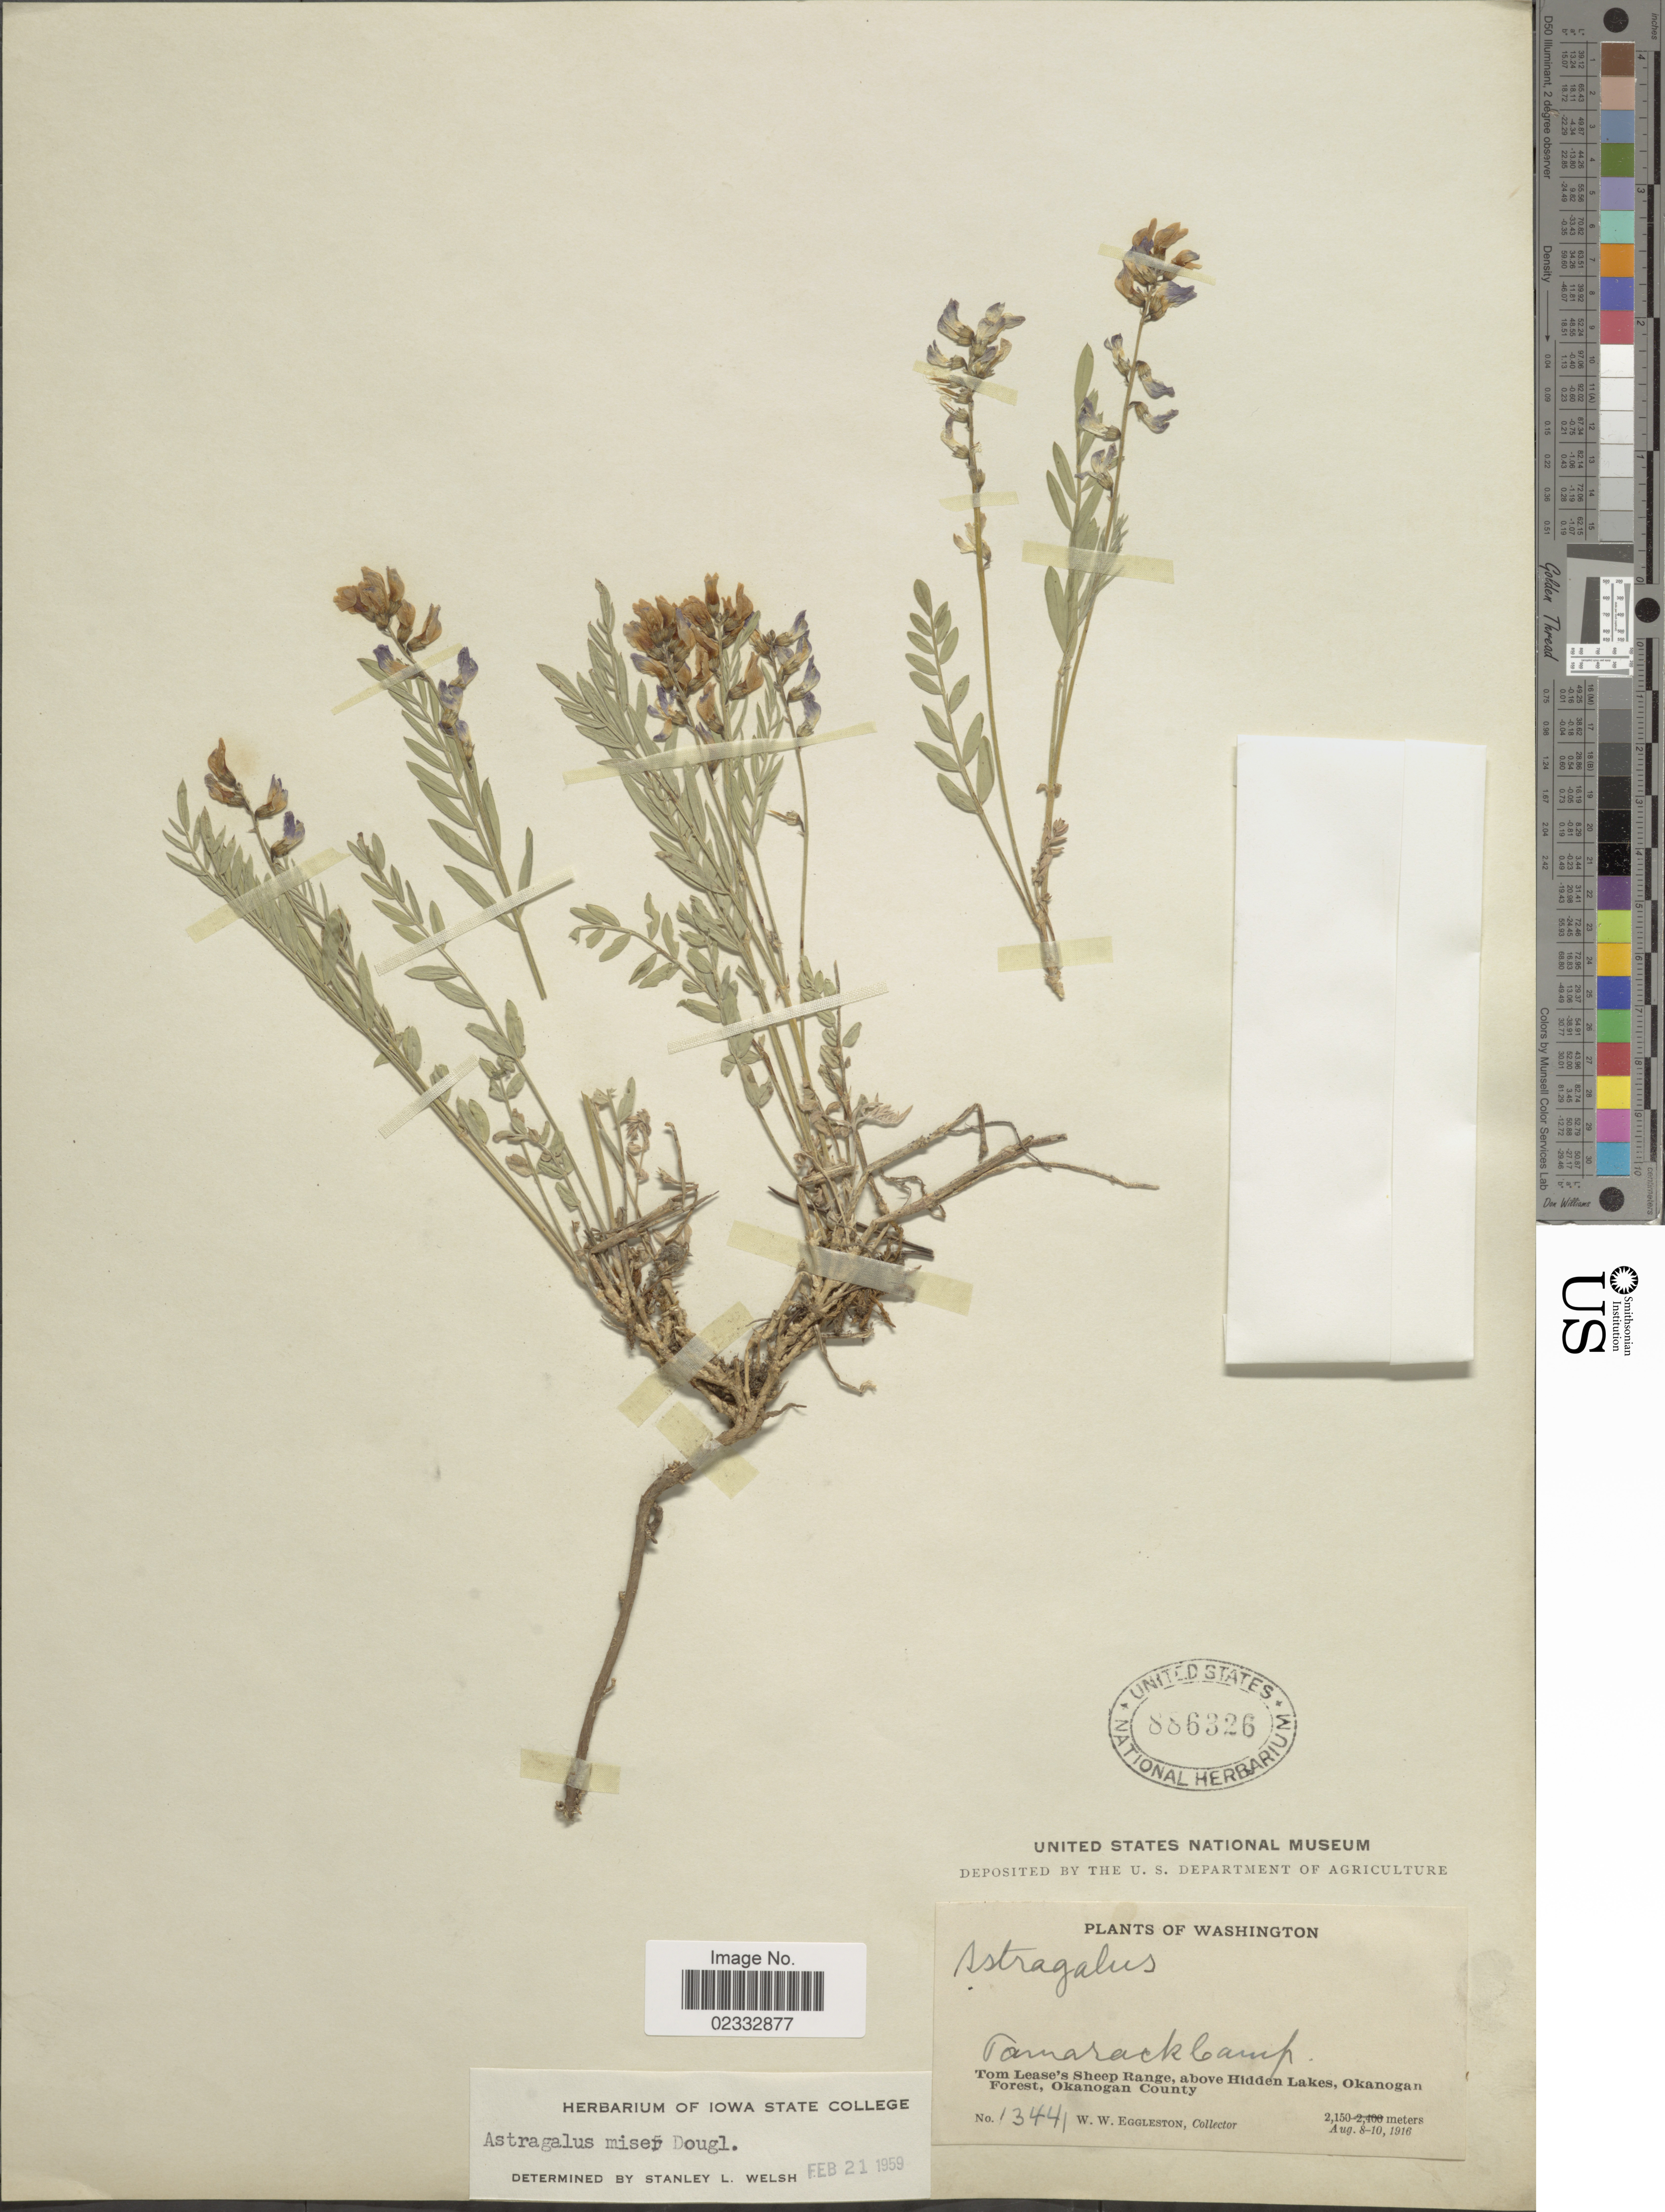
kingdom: Plantae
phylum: Tracheophyta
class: Magnoliopsida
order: Fabales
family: Fabaceae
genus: Astragalus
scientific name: Astragalus miser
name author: Douglas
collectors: W. W. Eggleston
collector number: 13441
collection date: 1916-08-08/1916-08-10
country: United States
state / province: Washington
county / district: Okanogan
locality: Tom Lease's Sheap Range, above Hidden Lakes, Okanogan Forest, Okanogan County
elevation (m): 2150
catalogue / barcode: US 886326